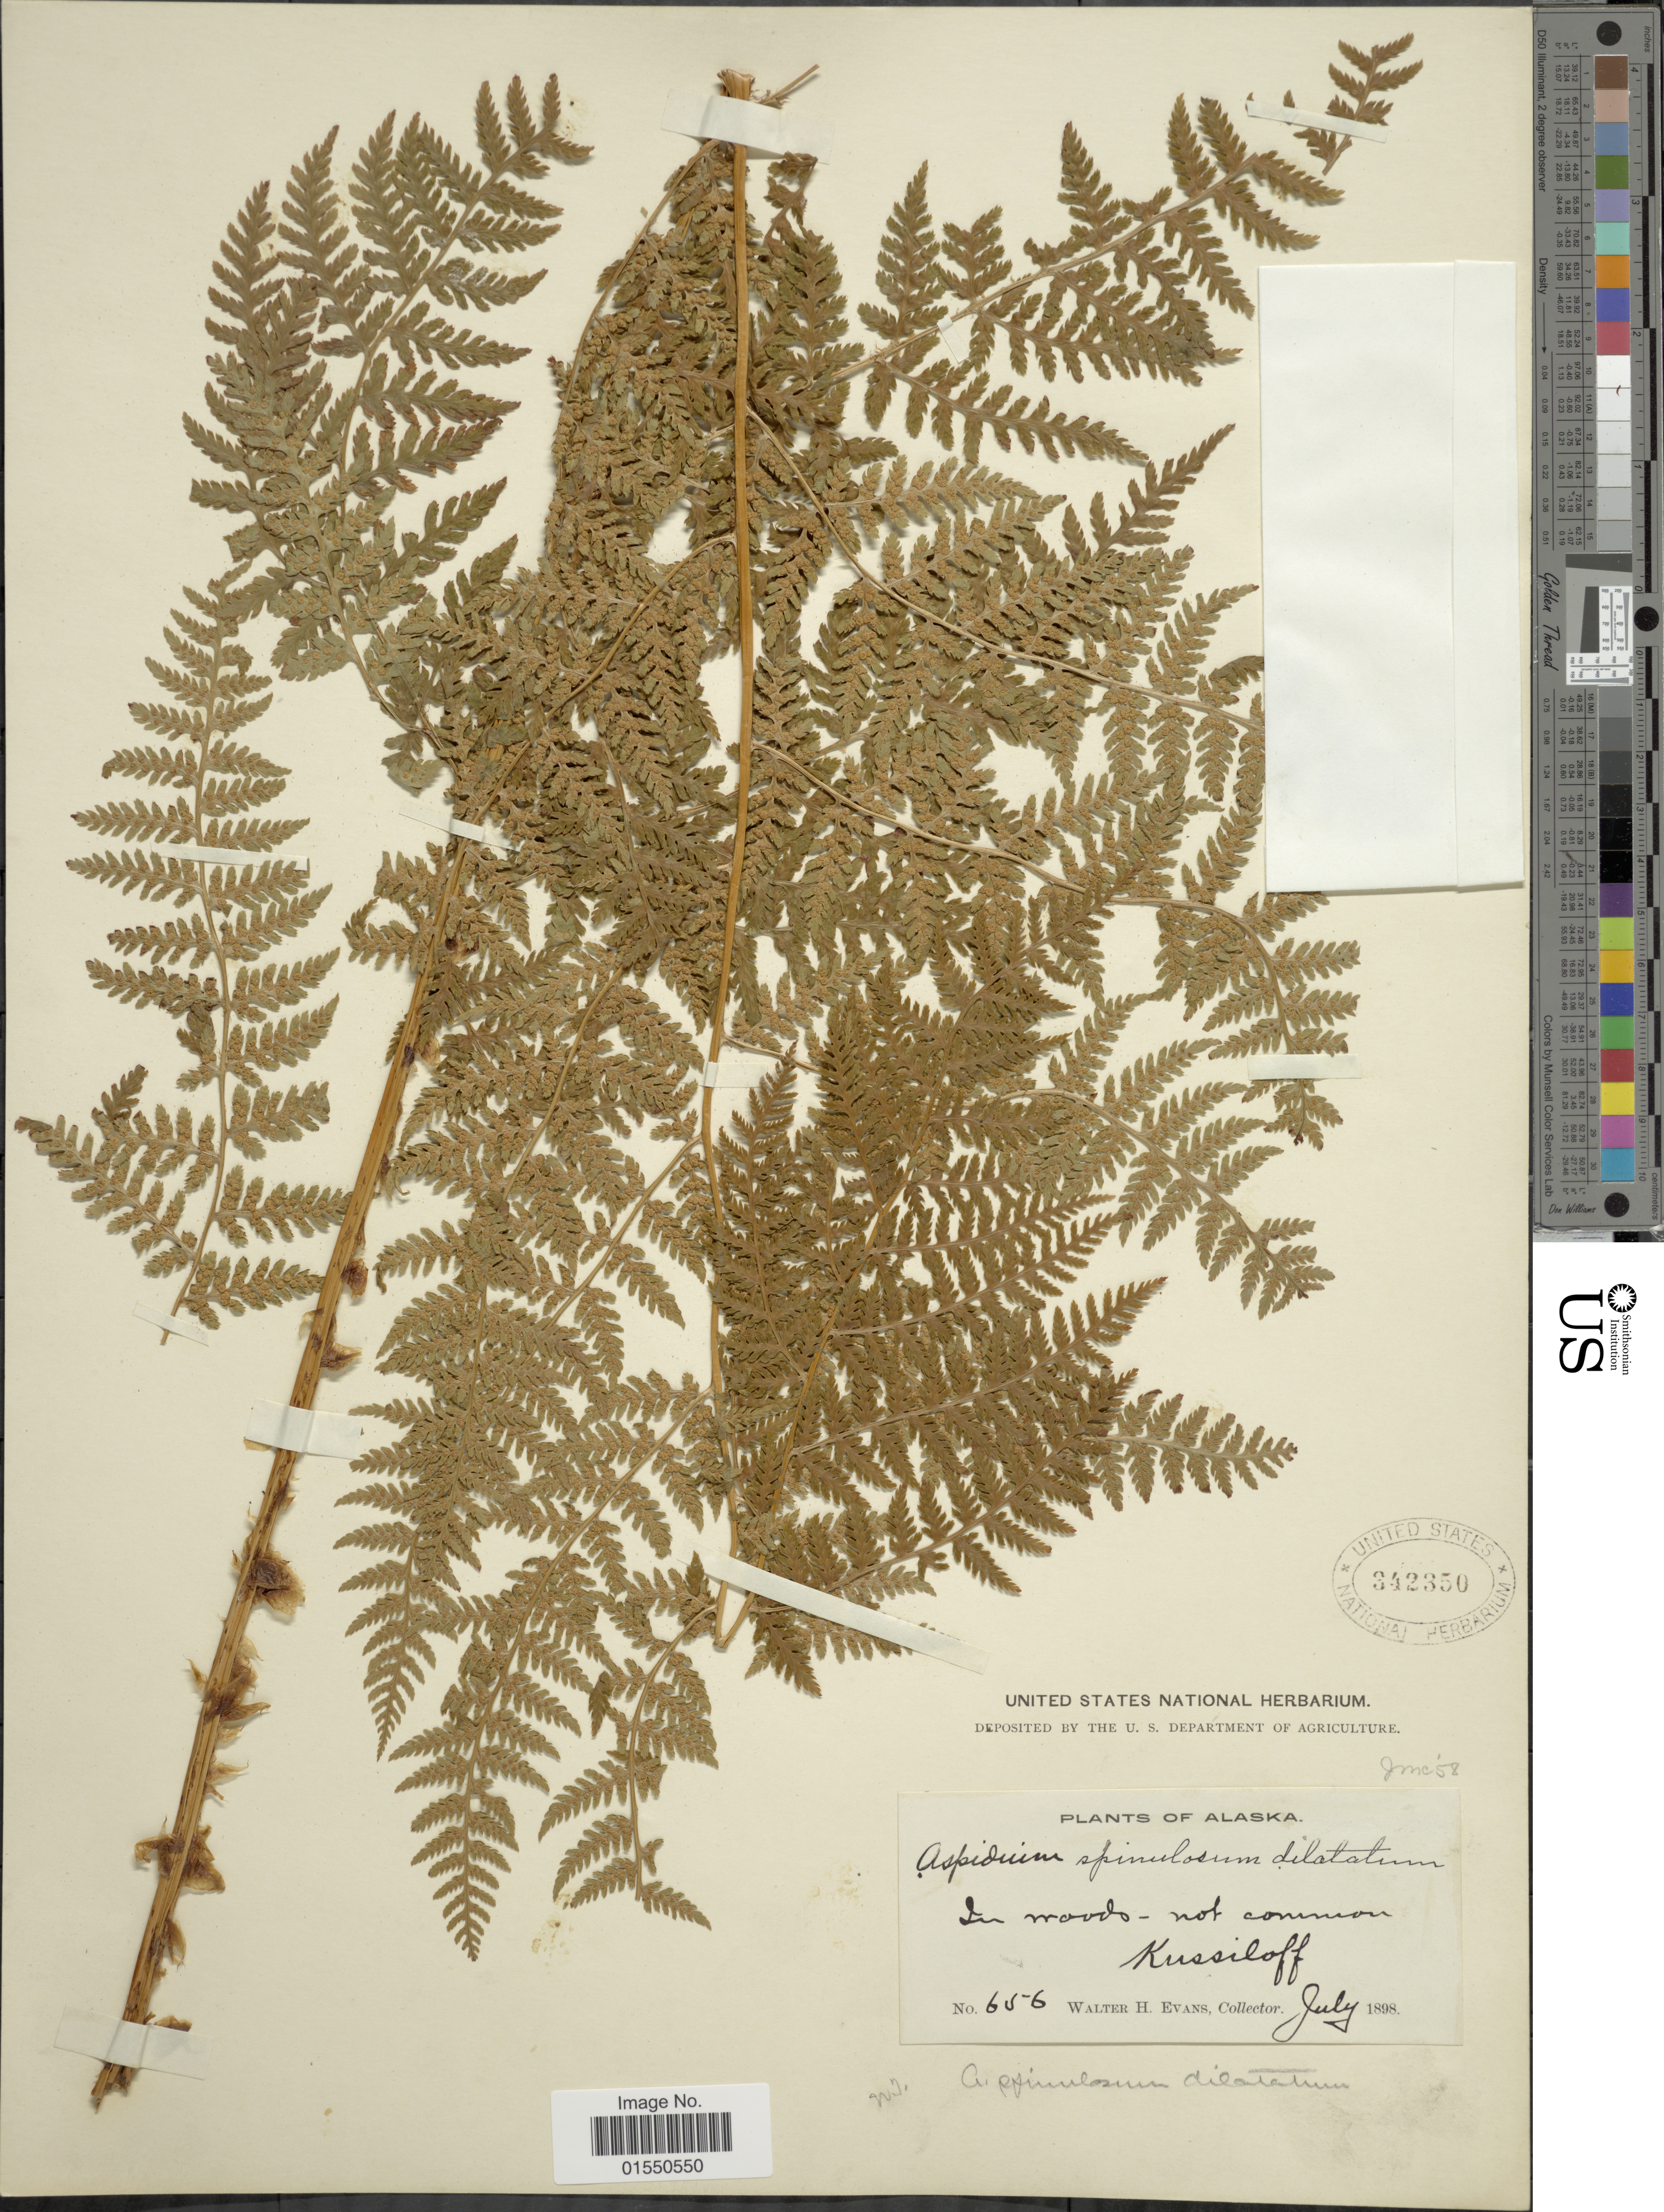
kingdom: Plantae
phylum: Tracheophyta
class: Polypodiopsida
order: Polypodiales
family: Dryopteridaceae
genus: Dryopteris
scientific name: Dryopteris expansa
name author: (C. Presl) Fraser-Jenk. & Jermy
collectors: W. H. Evans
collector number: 656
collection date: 1898-07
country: United States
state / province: Alaska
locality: Kussiloff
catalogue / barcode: US 342350